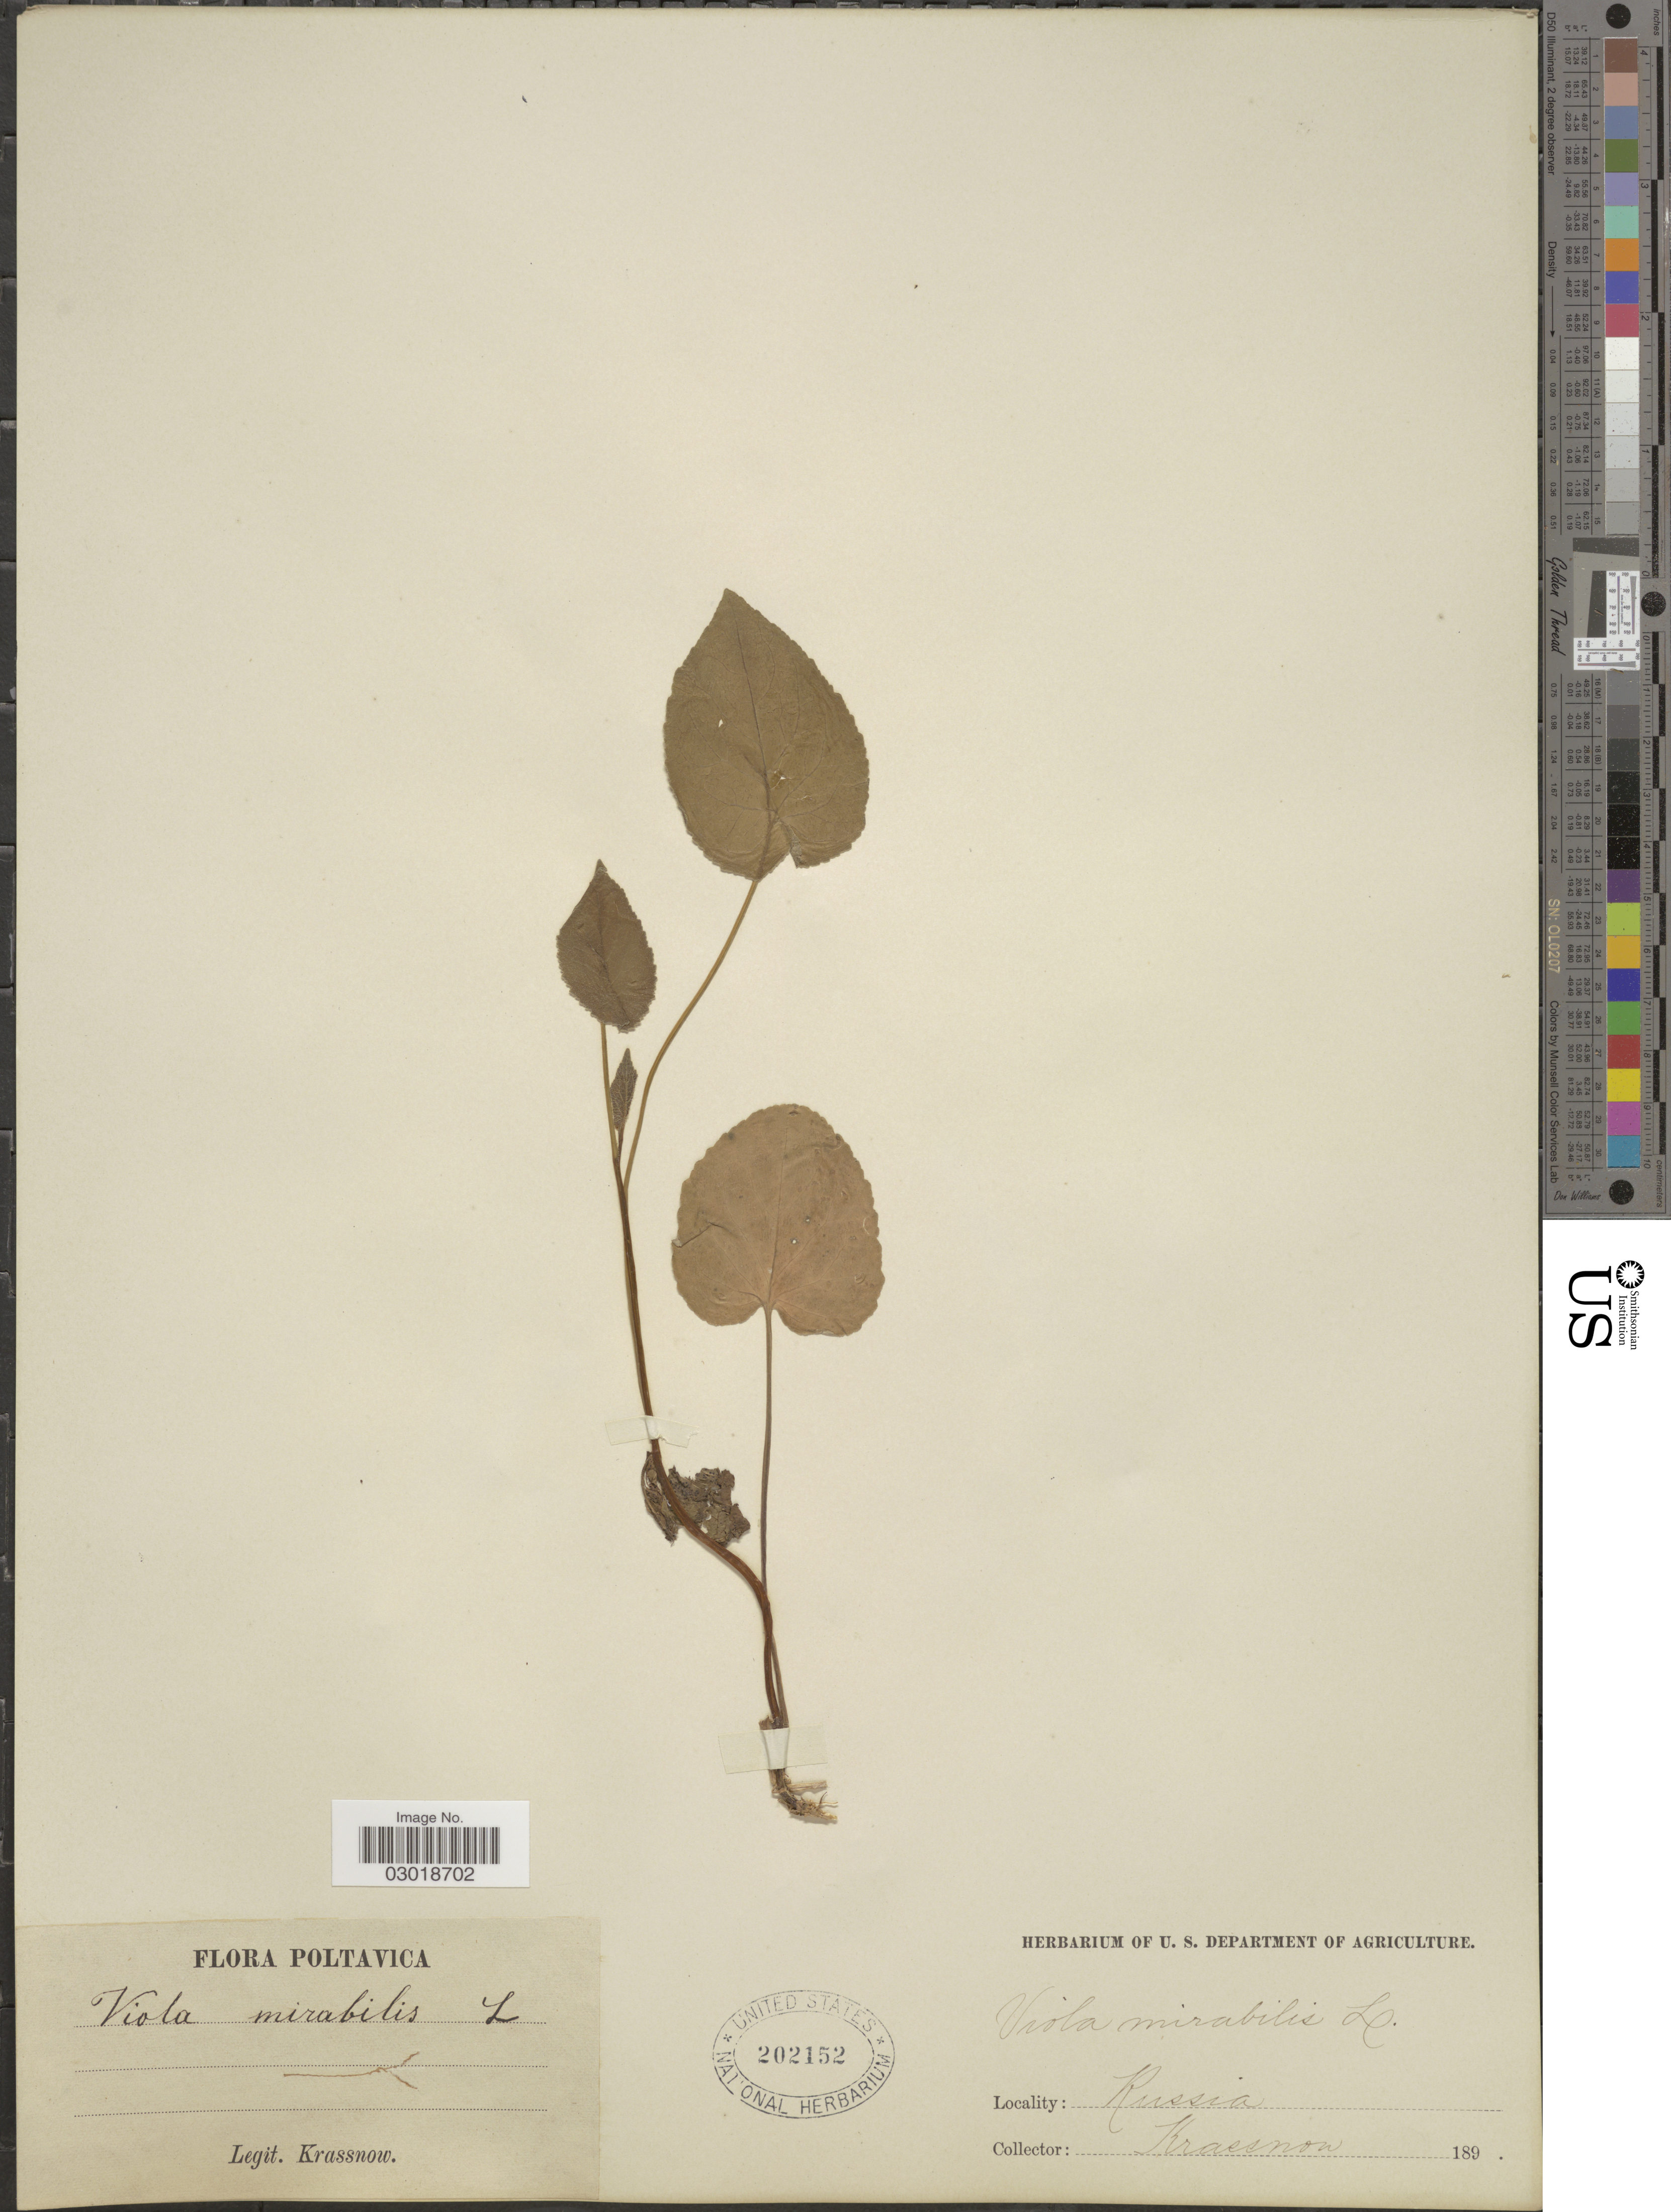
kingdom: Plantae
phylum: Tracheophyta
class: Magnoliopsida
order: Malpighiales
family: Violaceae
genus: Viola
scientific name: Viola mirabilis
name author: L.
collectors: -. Krassnow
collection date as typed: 189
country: Ukraine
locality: Poltavica.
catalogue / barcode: US 202152